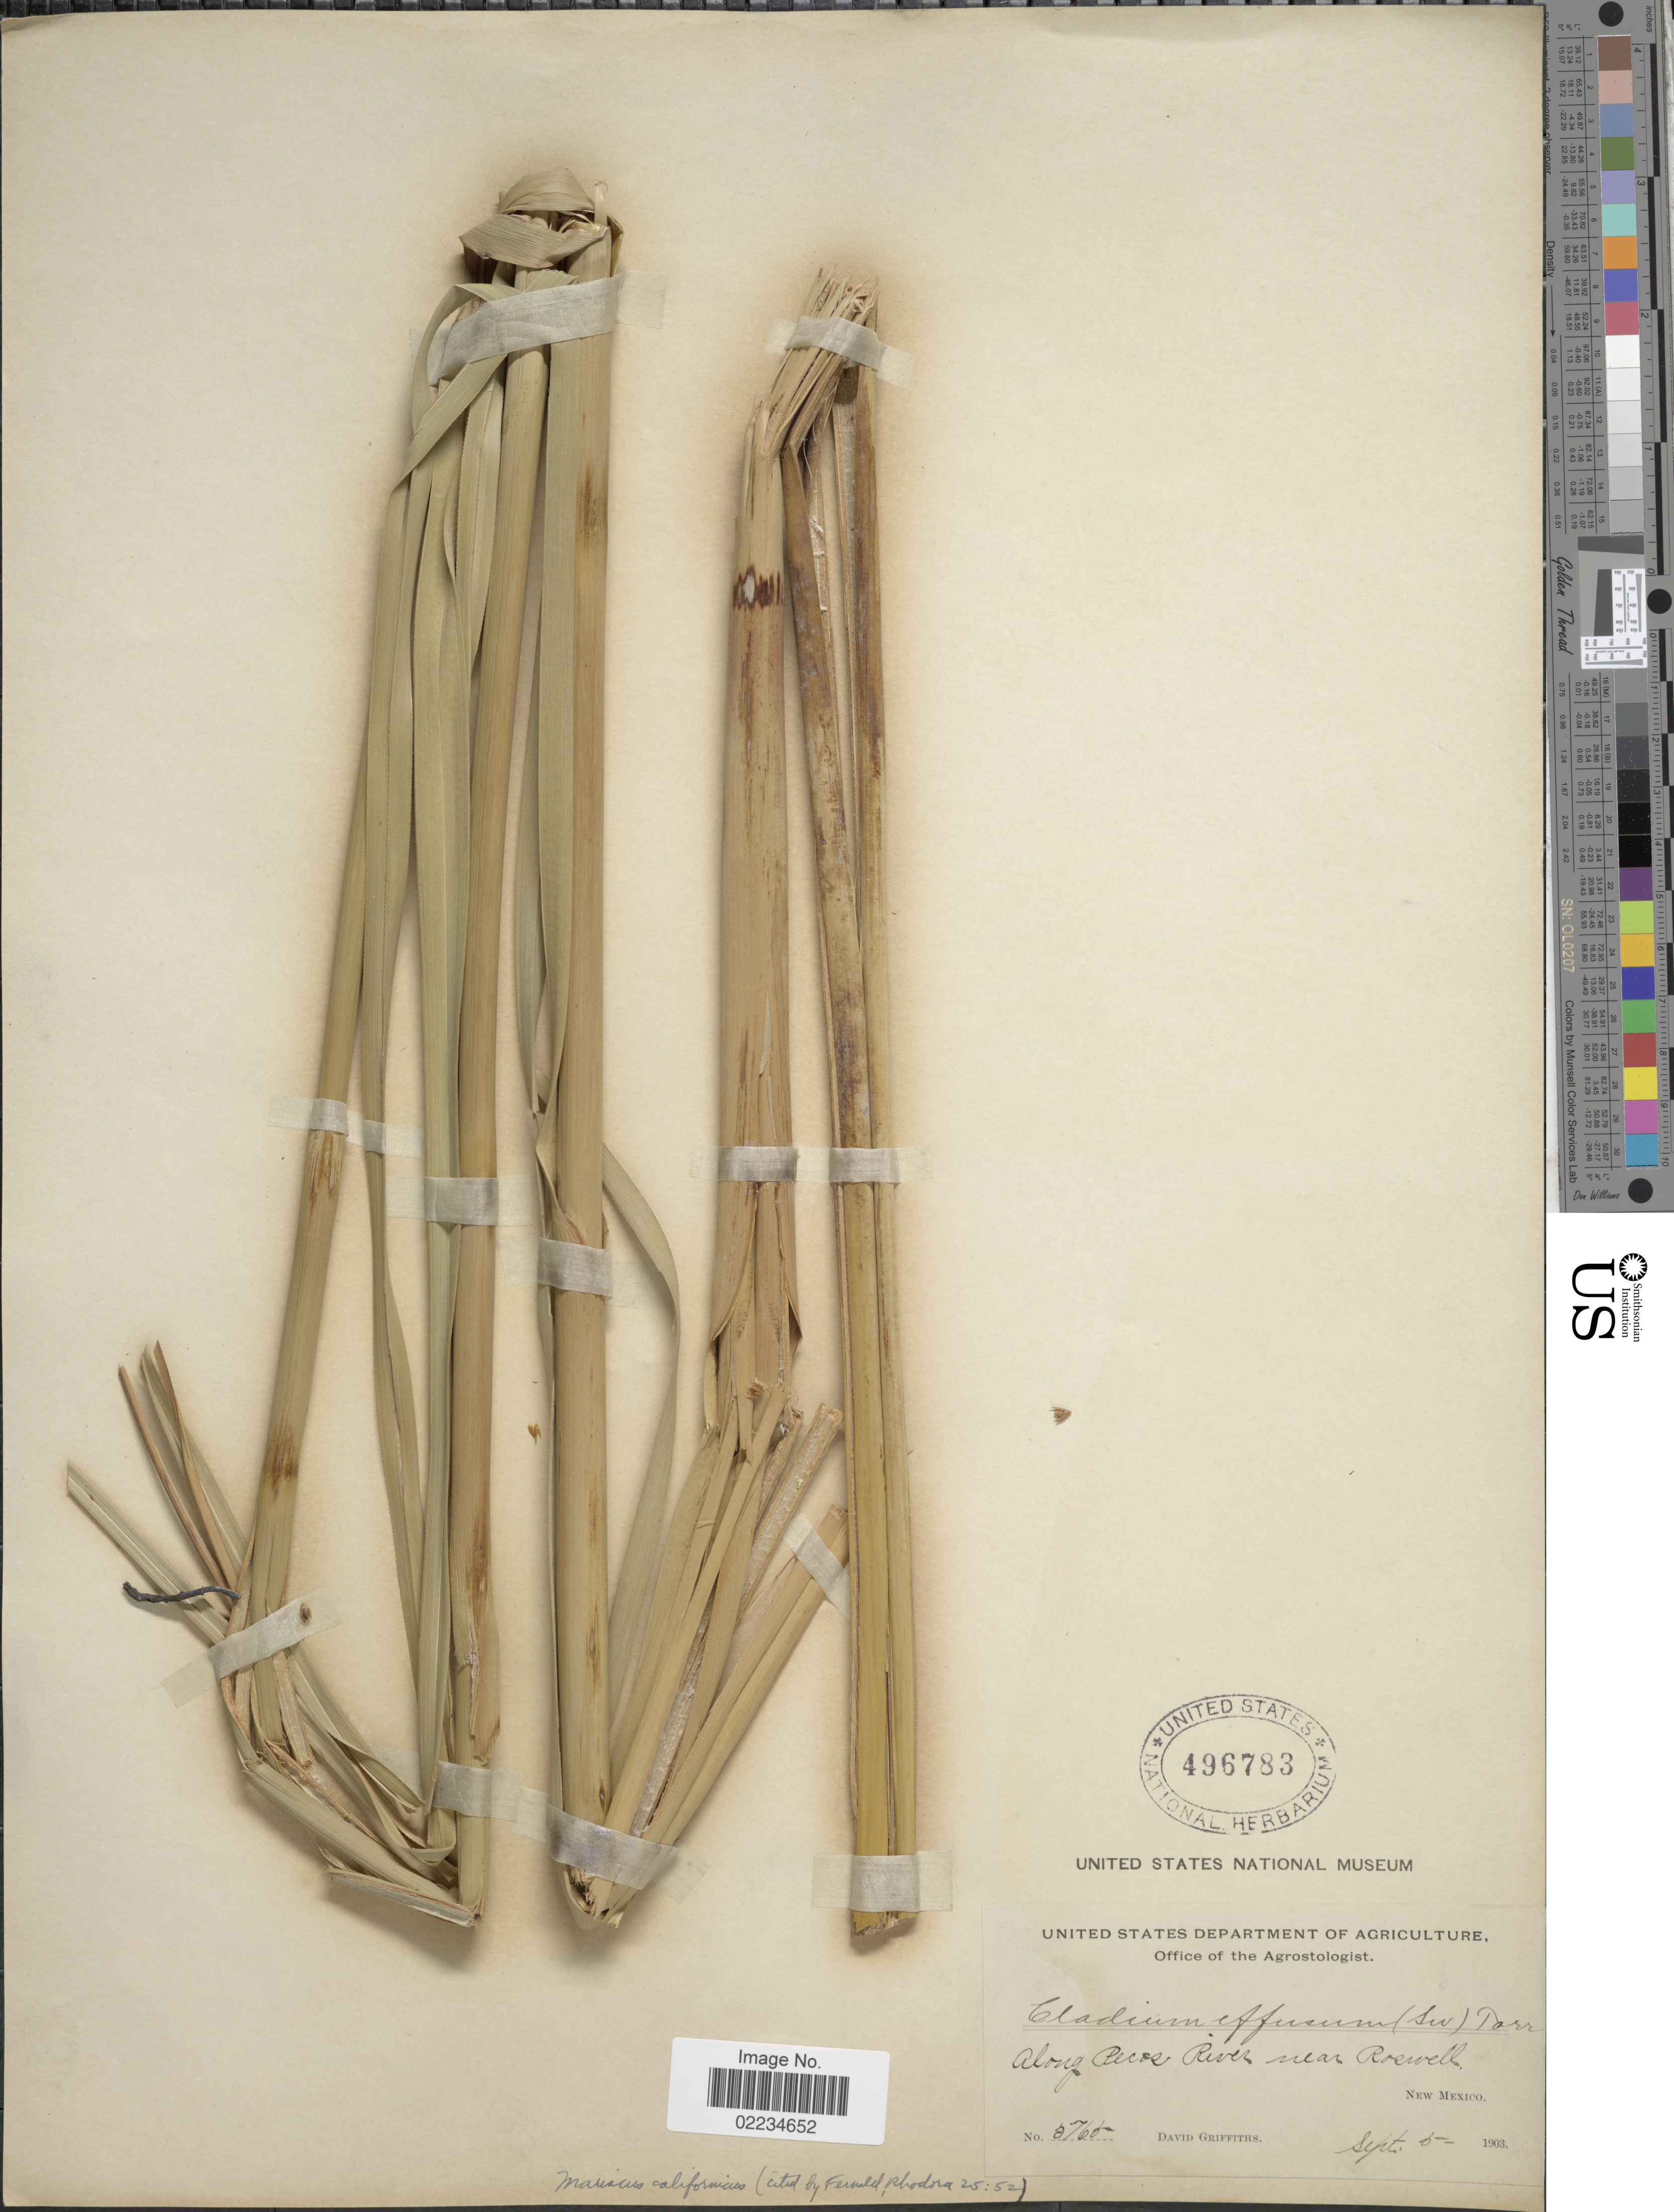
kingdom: Plantae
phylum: Tracheophyta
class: Liliopsida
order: Poales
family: Cyperaceae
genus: Cladium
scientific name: Cladium californicum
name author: (S. Watson) O'Neill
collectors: D. Griffiths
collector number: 3765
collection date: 1903-09-05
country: United States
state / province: New Mexico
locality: Along Pecos River near Roswell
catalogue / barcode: US 496783